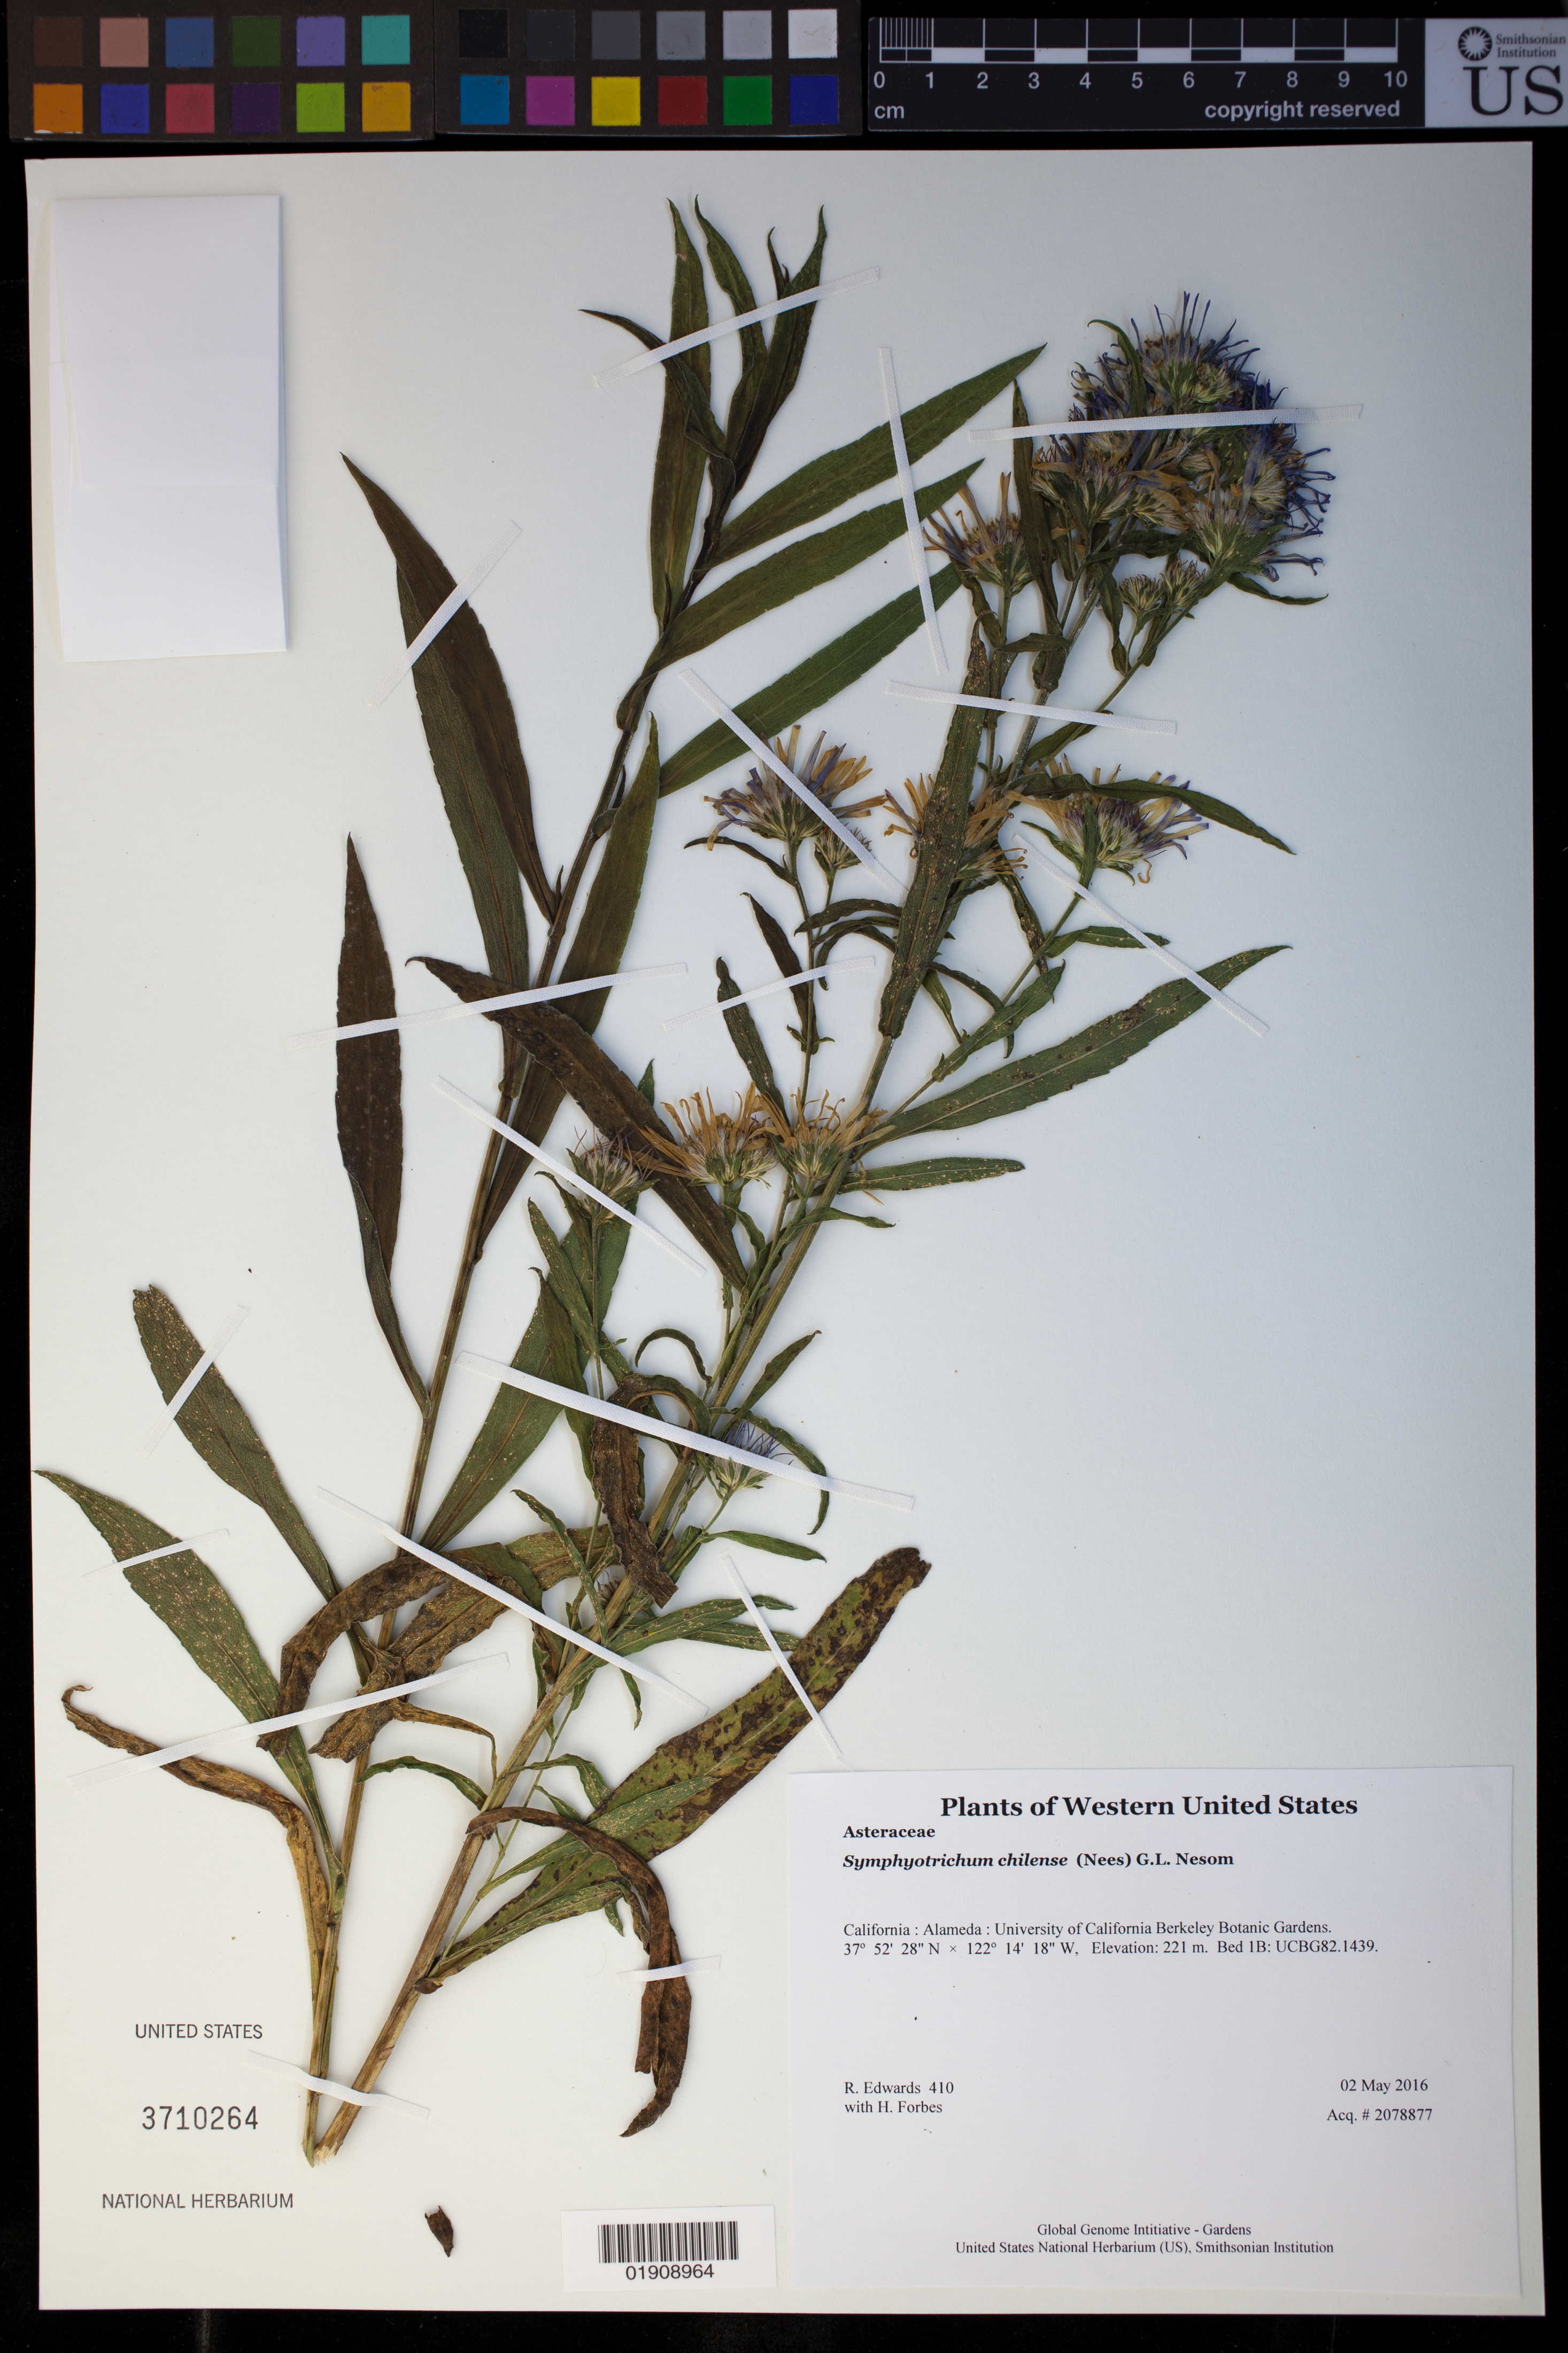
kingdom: Plantae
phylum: Tracheophyta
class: Magnoliopsida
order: Asterales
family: Asteraceae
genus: Symphyotrichum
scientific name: Symphyotrichum chilense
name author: (Nees) G.L. Nesom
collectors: H. Forbes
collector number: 410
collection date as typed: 2 May 2016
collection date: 2016-05-02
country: United States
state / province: California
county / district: Alameda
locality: University of California Berkeley Botanic Gardens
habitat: Bed 1B: UCBG82.1439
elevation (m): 221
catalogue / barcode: US 3710264